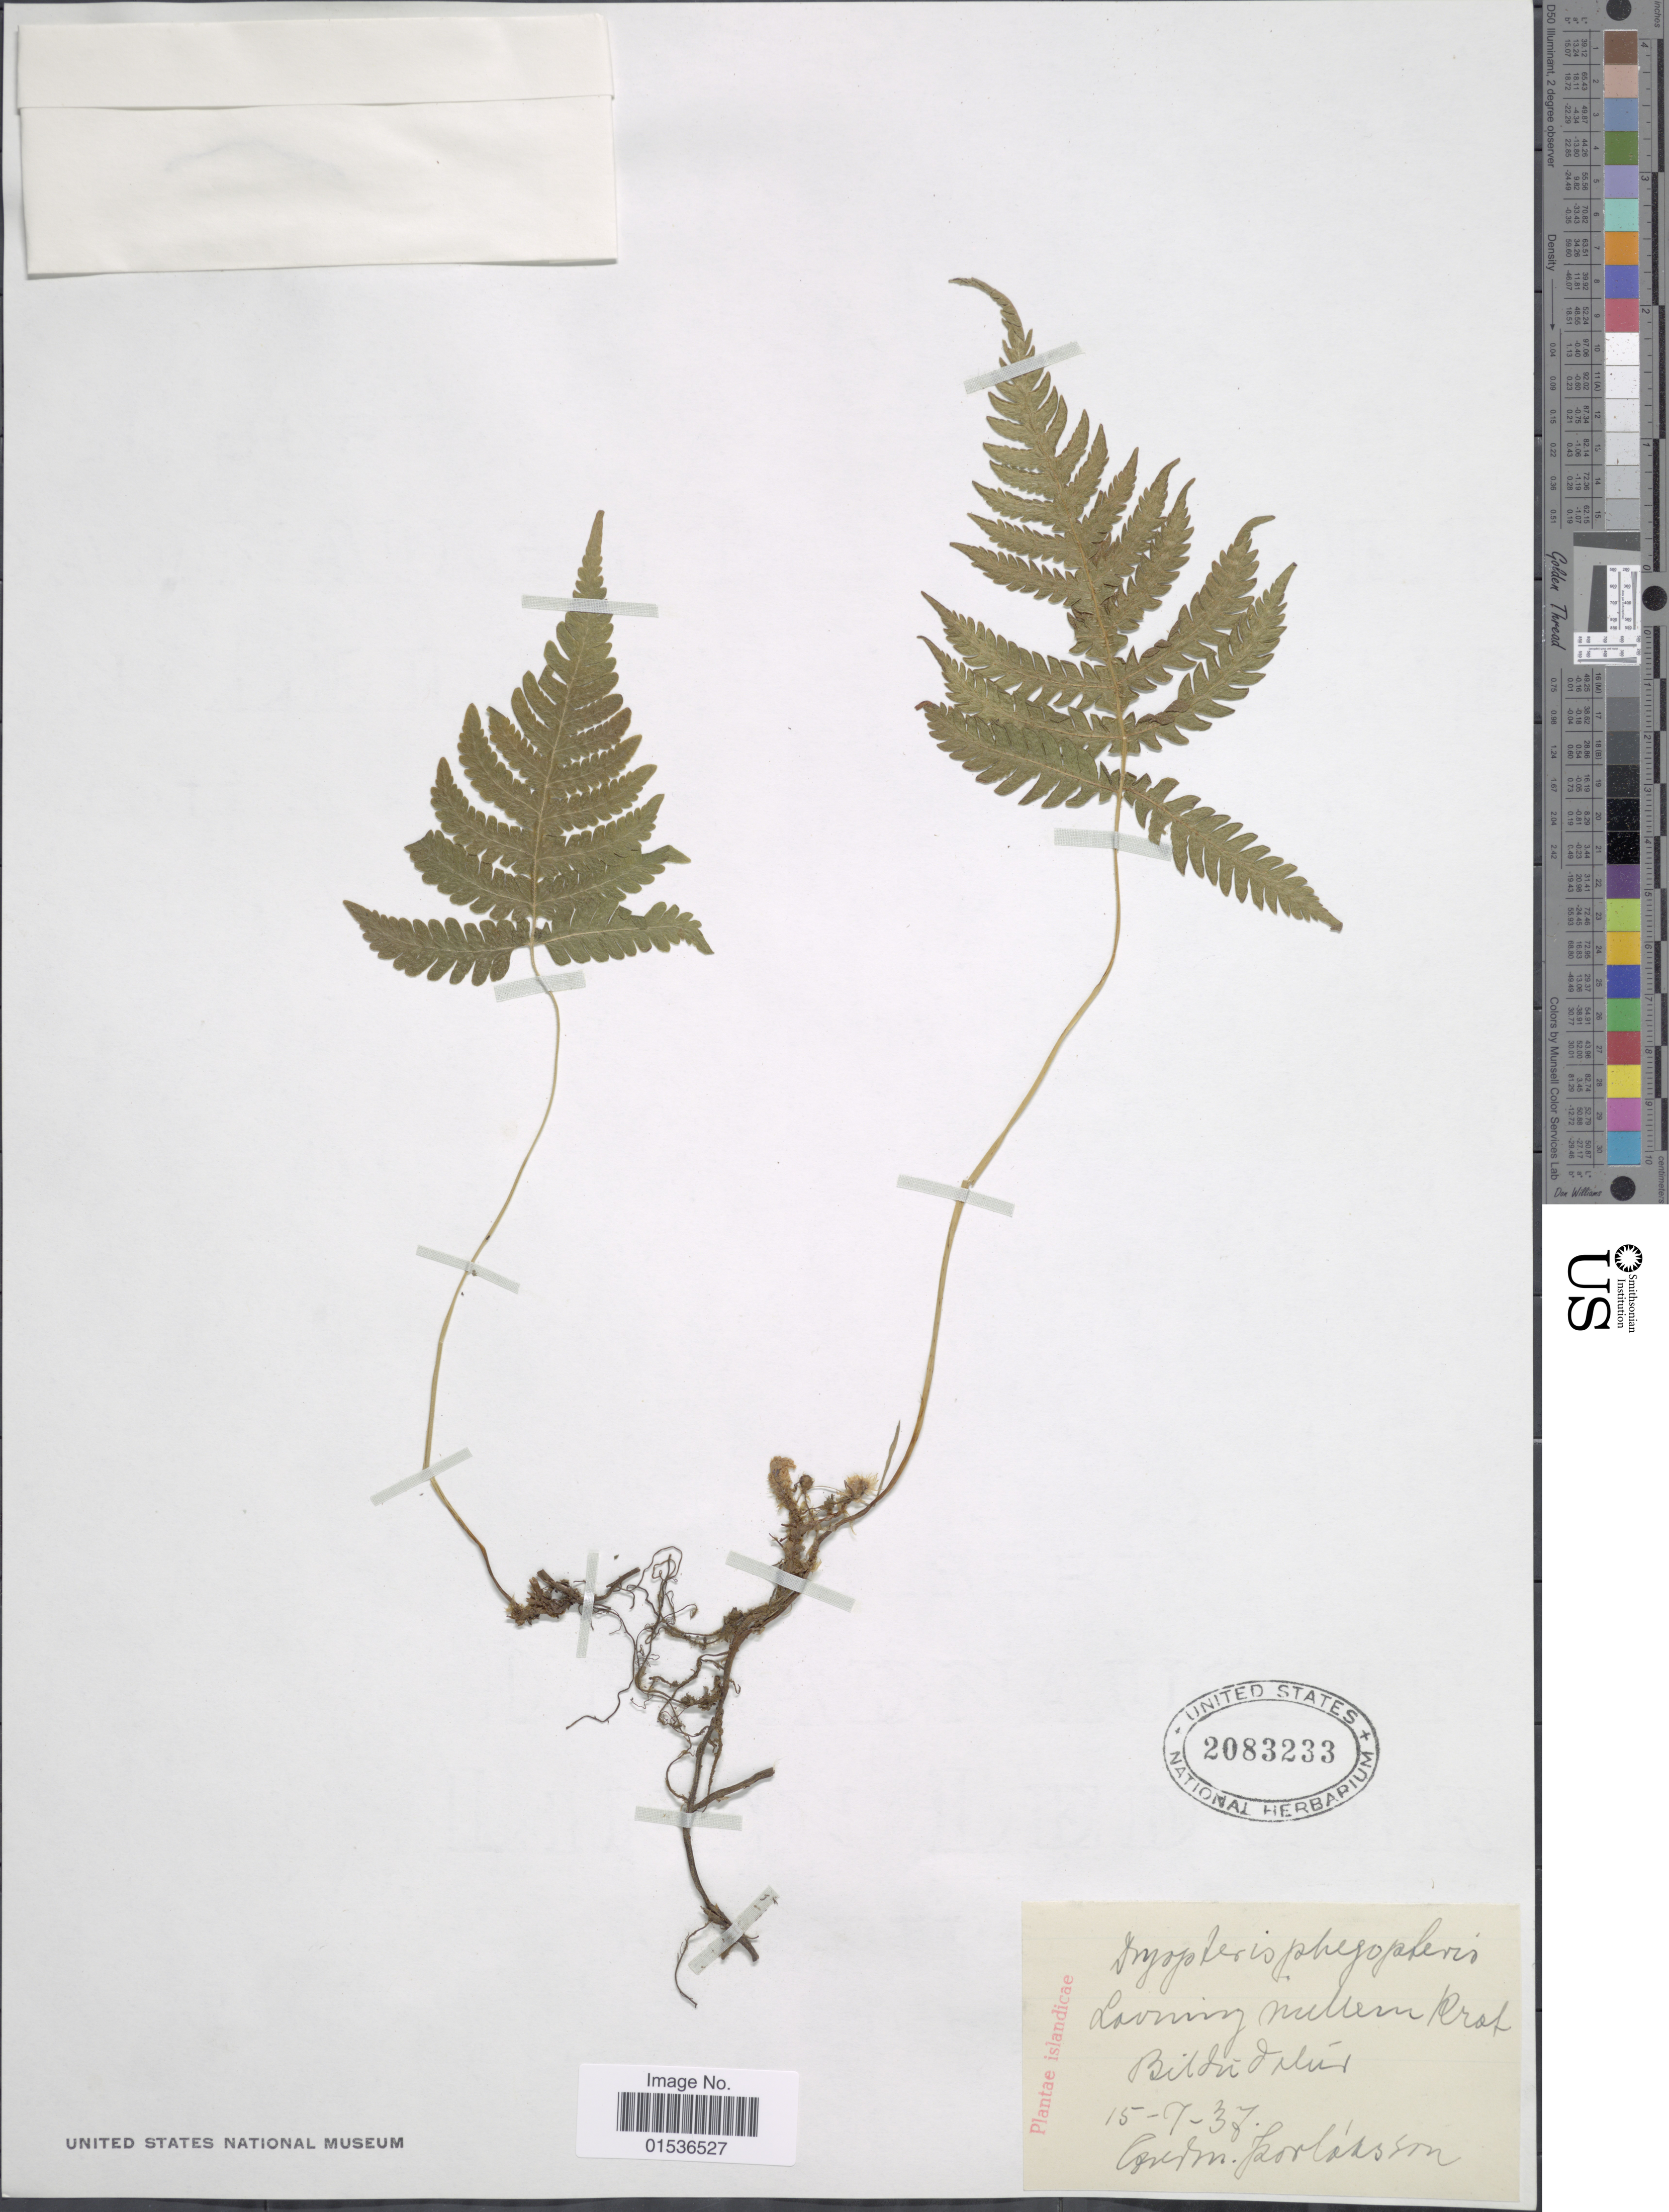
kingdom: Plantae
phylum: Tracheophyta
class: Polypodiopsida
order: Polypodiales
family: Thelypteridaceae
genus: Phegopteris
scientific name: Phegopteris connectilis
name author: (Michx.) Watt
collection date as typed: Transcribed d/m/y: 15/7/37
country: Iceland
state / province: Westfjords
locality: Bildudalur.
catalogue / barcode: US 2083233